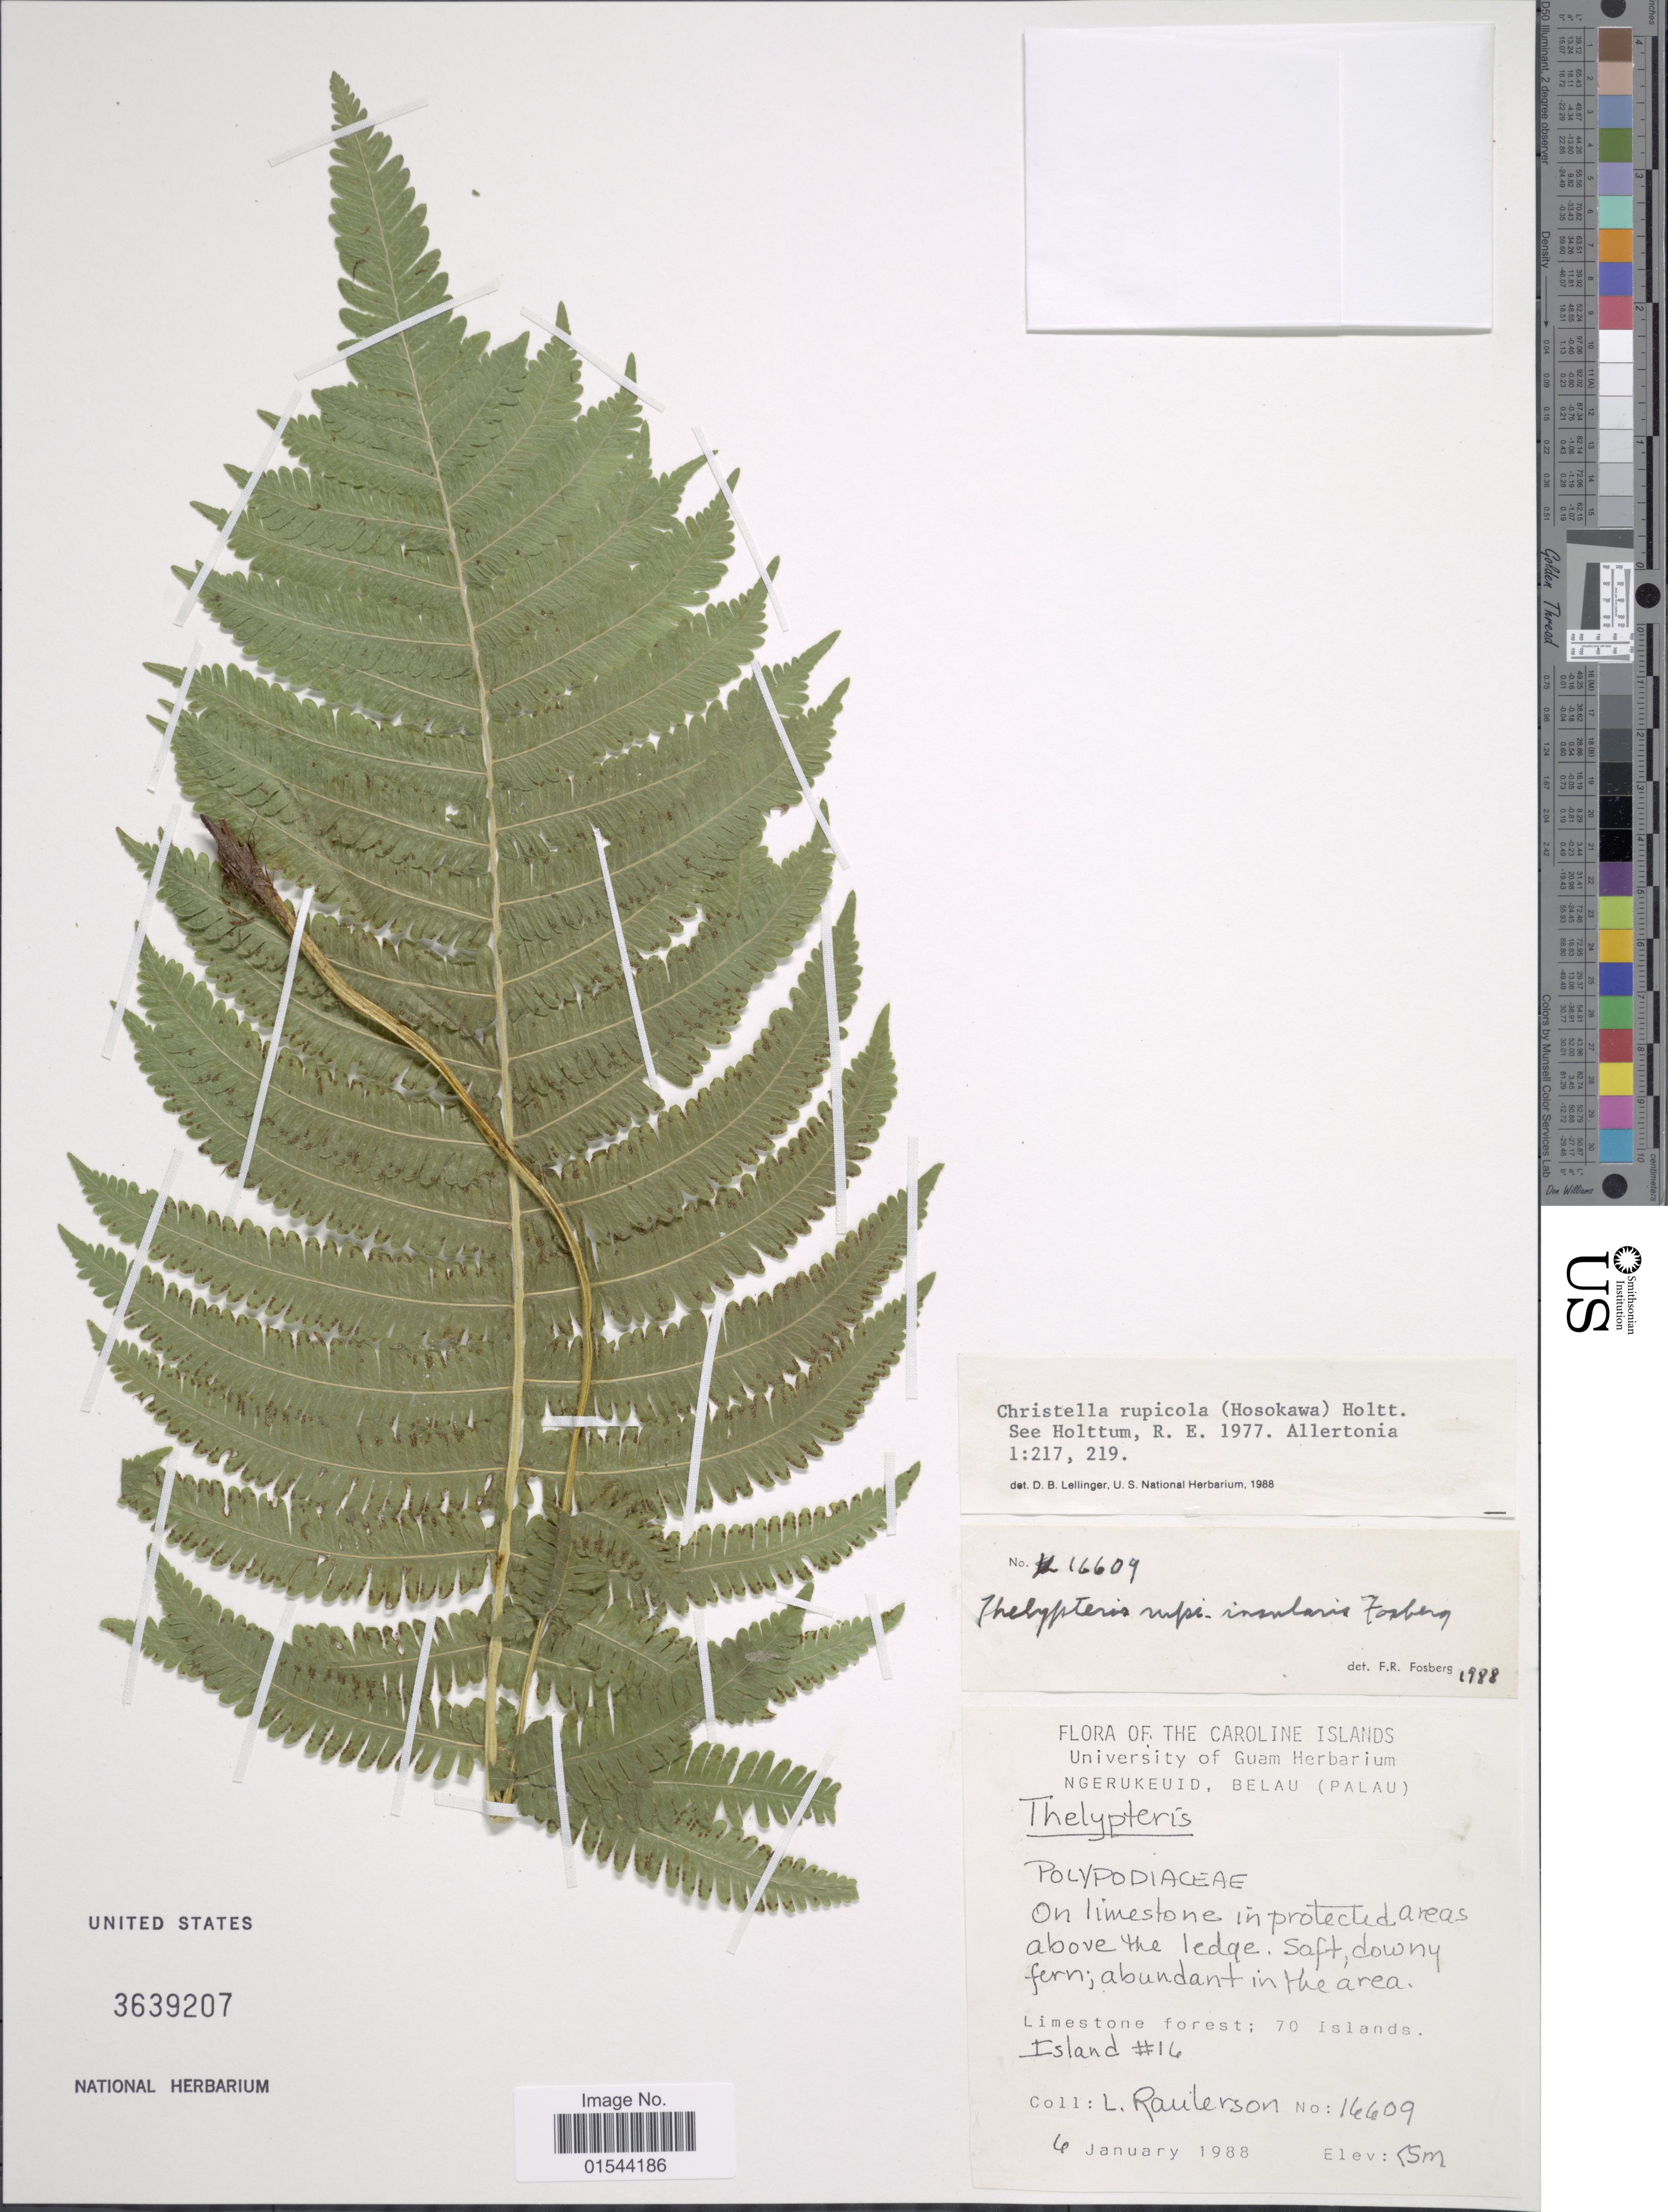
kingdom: Plantae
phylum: Tracheophyta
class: Polypodiopsida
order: Polypodiales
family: Thelypteridaceae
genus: Christella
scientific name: Christella rupicola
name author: (Hosok.) Holttum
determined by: Wagner, W. L., (BOT), Smithsonian Institution - National Museum of Natural History (UNITED STATES)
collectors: L. Raulerson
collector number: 16609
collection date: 1988-01-04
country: Palau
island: Ngerukeuid [Orukuizu]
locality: Ngerukeuid, Belau (Palau) Limestone forest; 70 Islands. Island #16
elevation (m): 5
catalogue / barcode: US 3639207